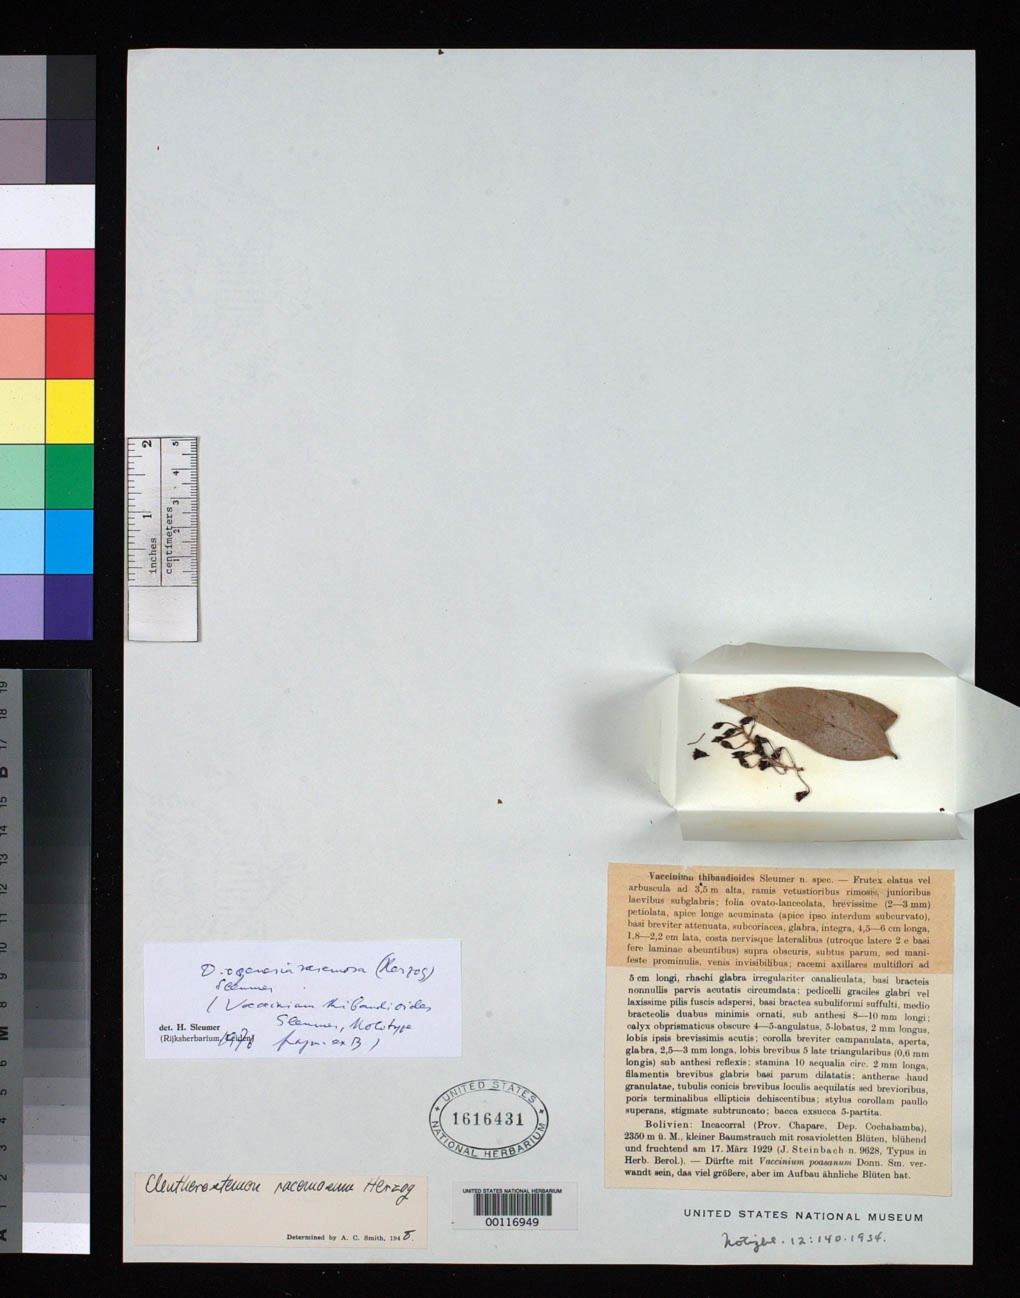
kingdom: Plantae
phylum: Tracheophyta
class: Magnoliopsida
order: Ericales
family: Ericaceae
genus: Vaccinium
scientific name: Vaccinium thibaudioides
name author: Sleumer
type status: Isotype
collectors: J. Steinbach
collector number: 9628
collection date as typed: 17 Mar 1929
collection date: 1929-03-17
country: Bolivia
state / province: Cochabamba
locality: Chapari.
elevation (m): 2350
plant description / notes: Fragmentary material of type specimen ex herb. Berlin (?); annotated as isolectotype by J.L. Luteyn (2007), lectotypification apparently ined.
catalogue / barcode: US 1616431